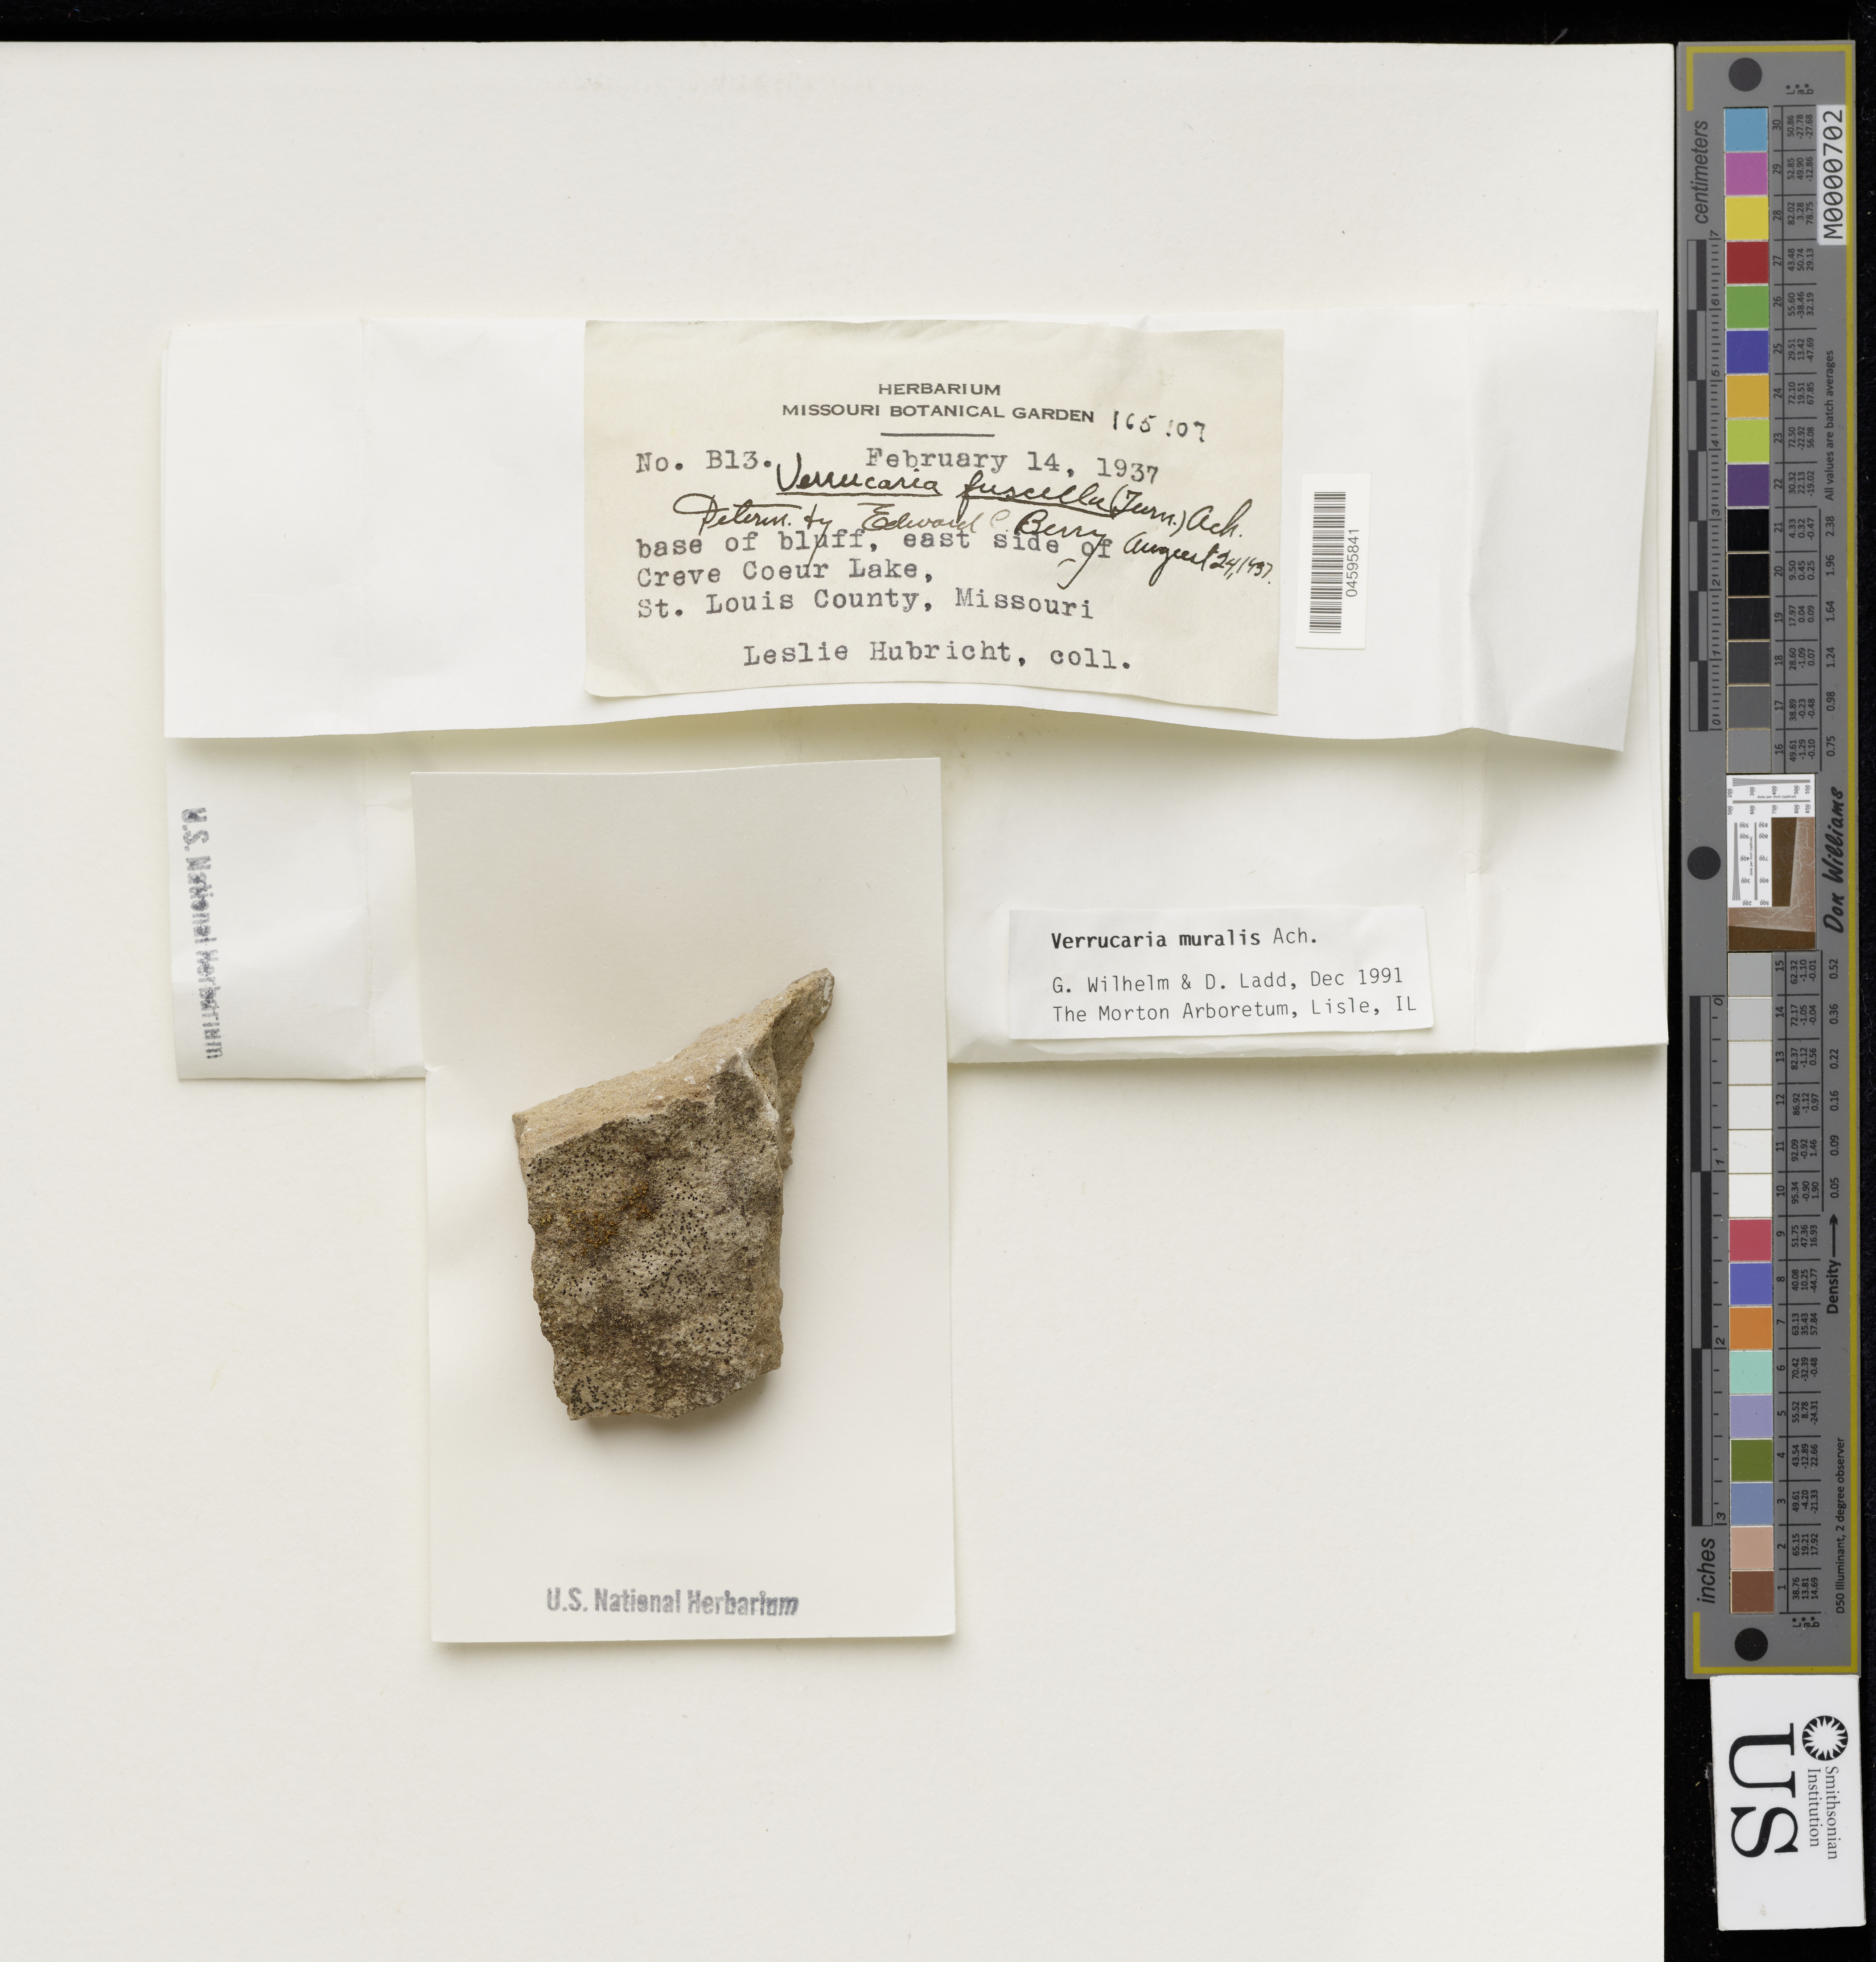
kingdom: Fungi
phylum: Ascomycota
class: Eurotiomycetes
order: Verrucariales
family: Verrucariaceae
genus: Verrucaria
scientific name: Verrucaria muralis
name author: Ach.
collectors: L. Hubricht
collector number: B13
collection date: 1937-02-14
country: United States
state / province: Missouri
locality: Base of bluff, east side of Creve Coeur Lake, St. Louis County.